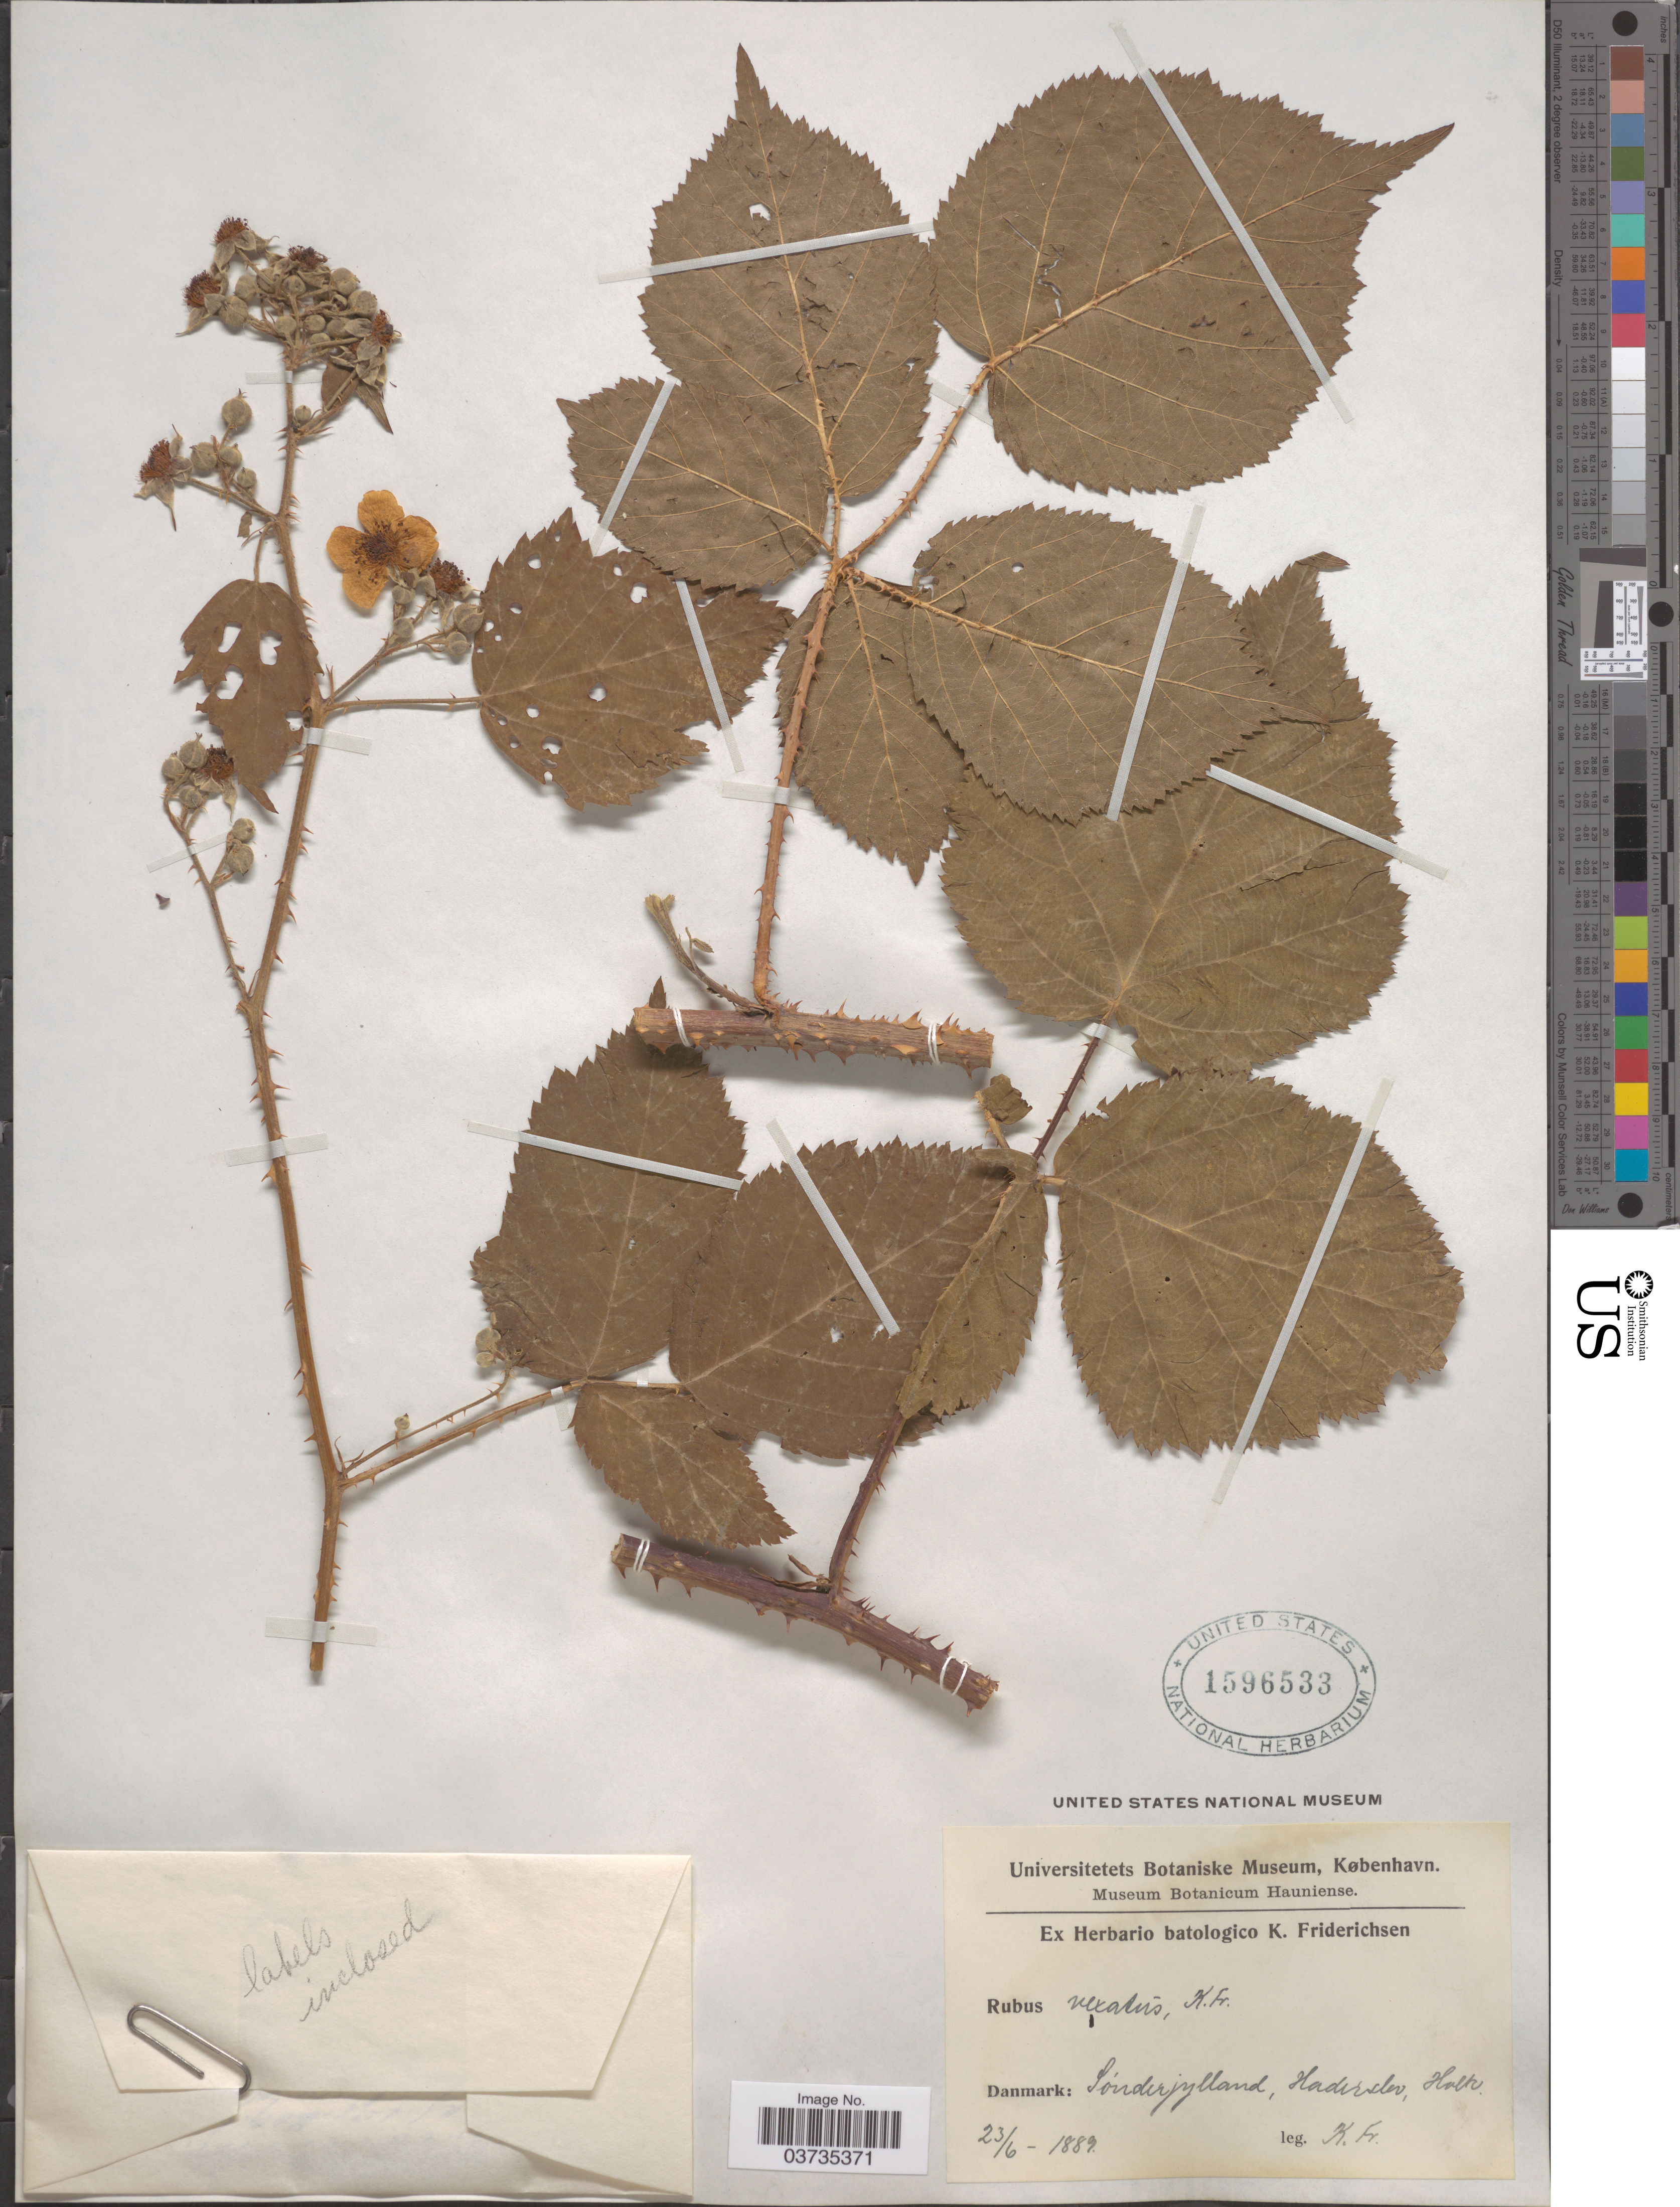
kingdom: Plantae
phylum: Tracheophyta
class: Magnoliopsida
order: Rosales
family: Rosaceae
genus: Rubus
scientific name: Rubus vexatus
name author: (Frid. ex E.H.L. Krause) Boulay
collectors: K. Friderichsen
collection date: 1889-06-23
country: Denmark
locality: Sónderjylland, Haderslev, Holte.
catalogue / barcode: US 1596533